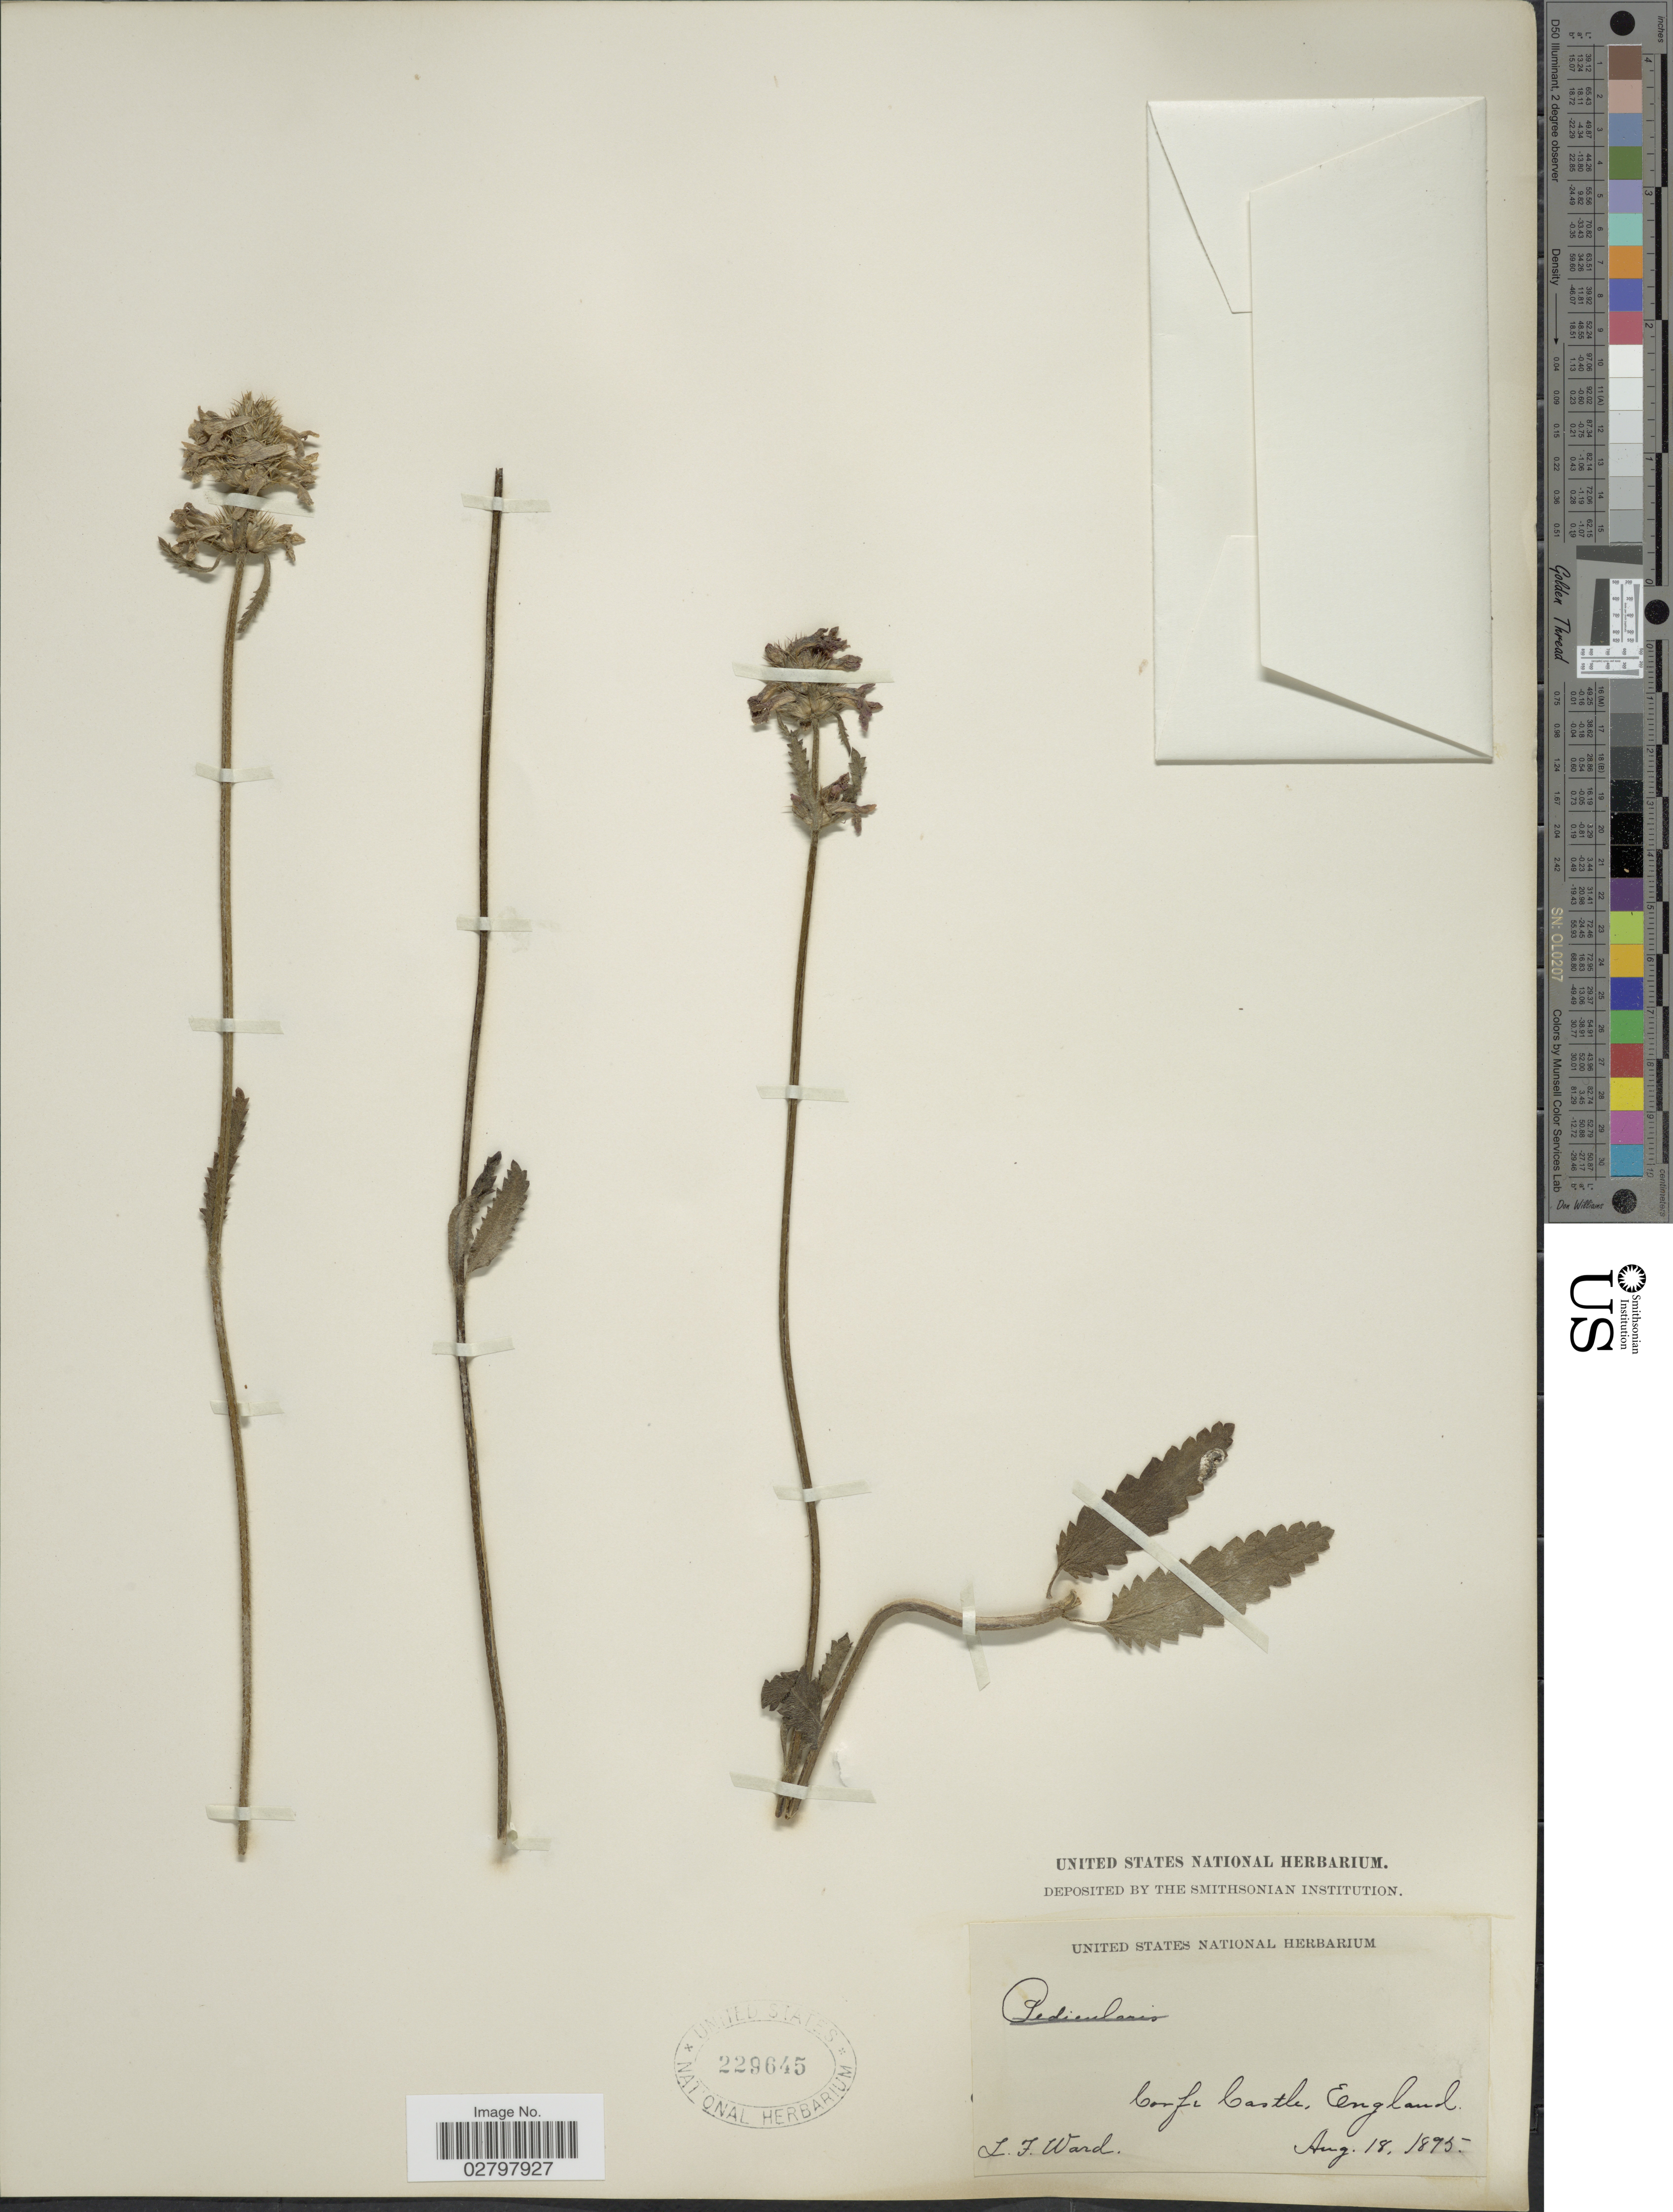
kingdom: Plantae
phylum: Tracheophyta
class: Magnoliopsida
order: Lamiales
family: Lamiaceae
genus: Stachys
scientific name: Stachys officinalis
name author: (L.) Trevis.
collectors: L. Ward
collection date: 1895-08-18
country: United Kingdom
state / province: England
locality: Corfe Castle.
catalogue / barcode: US 229645